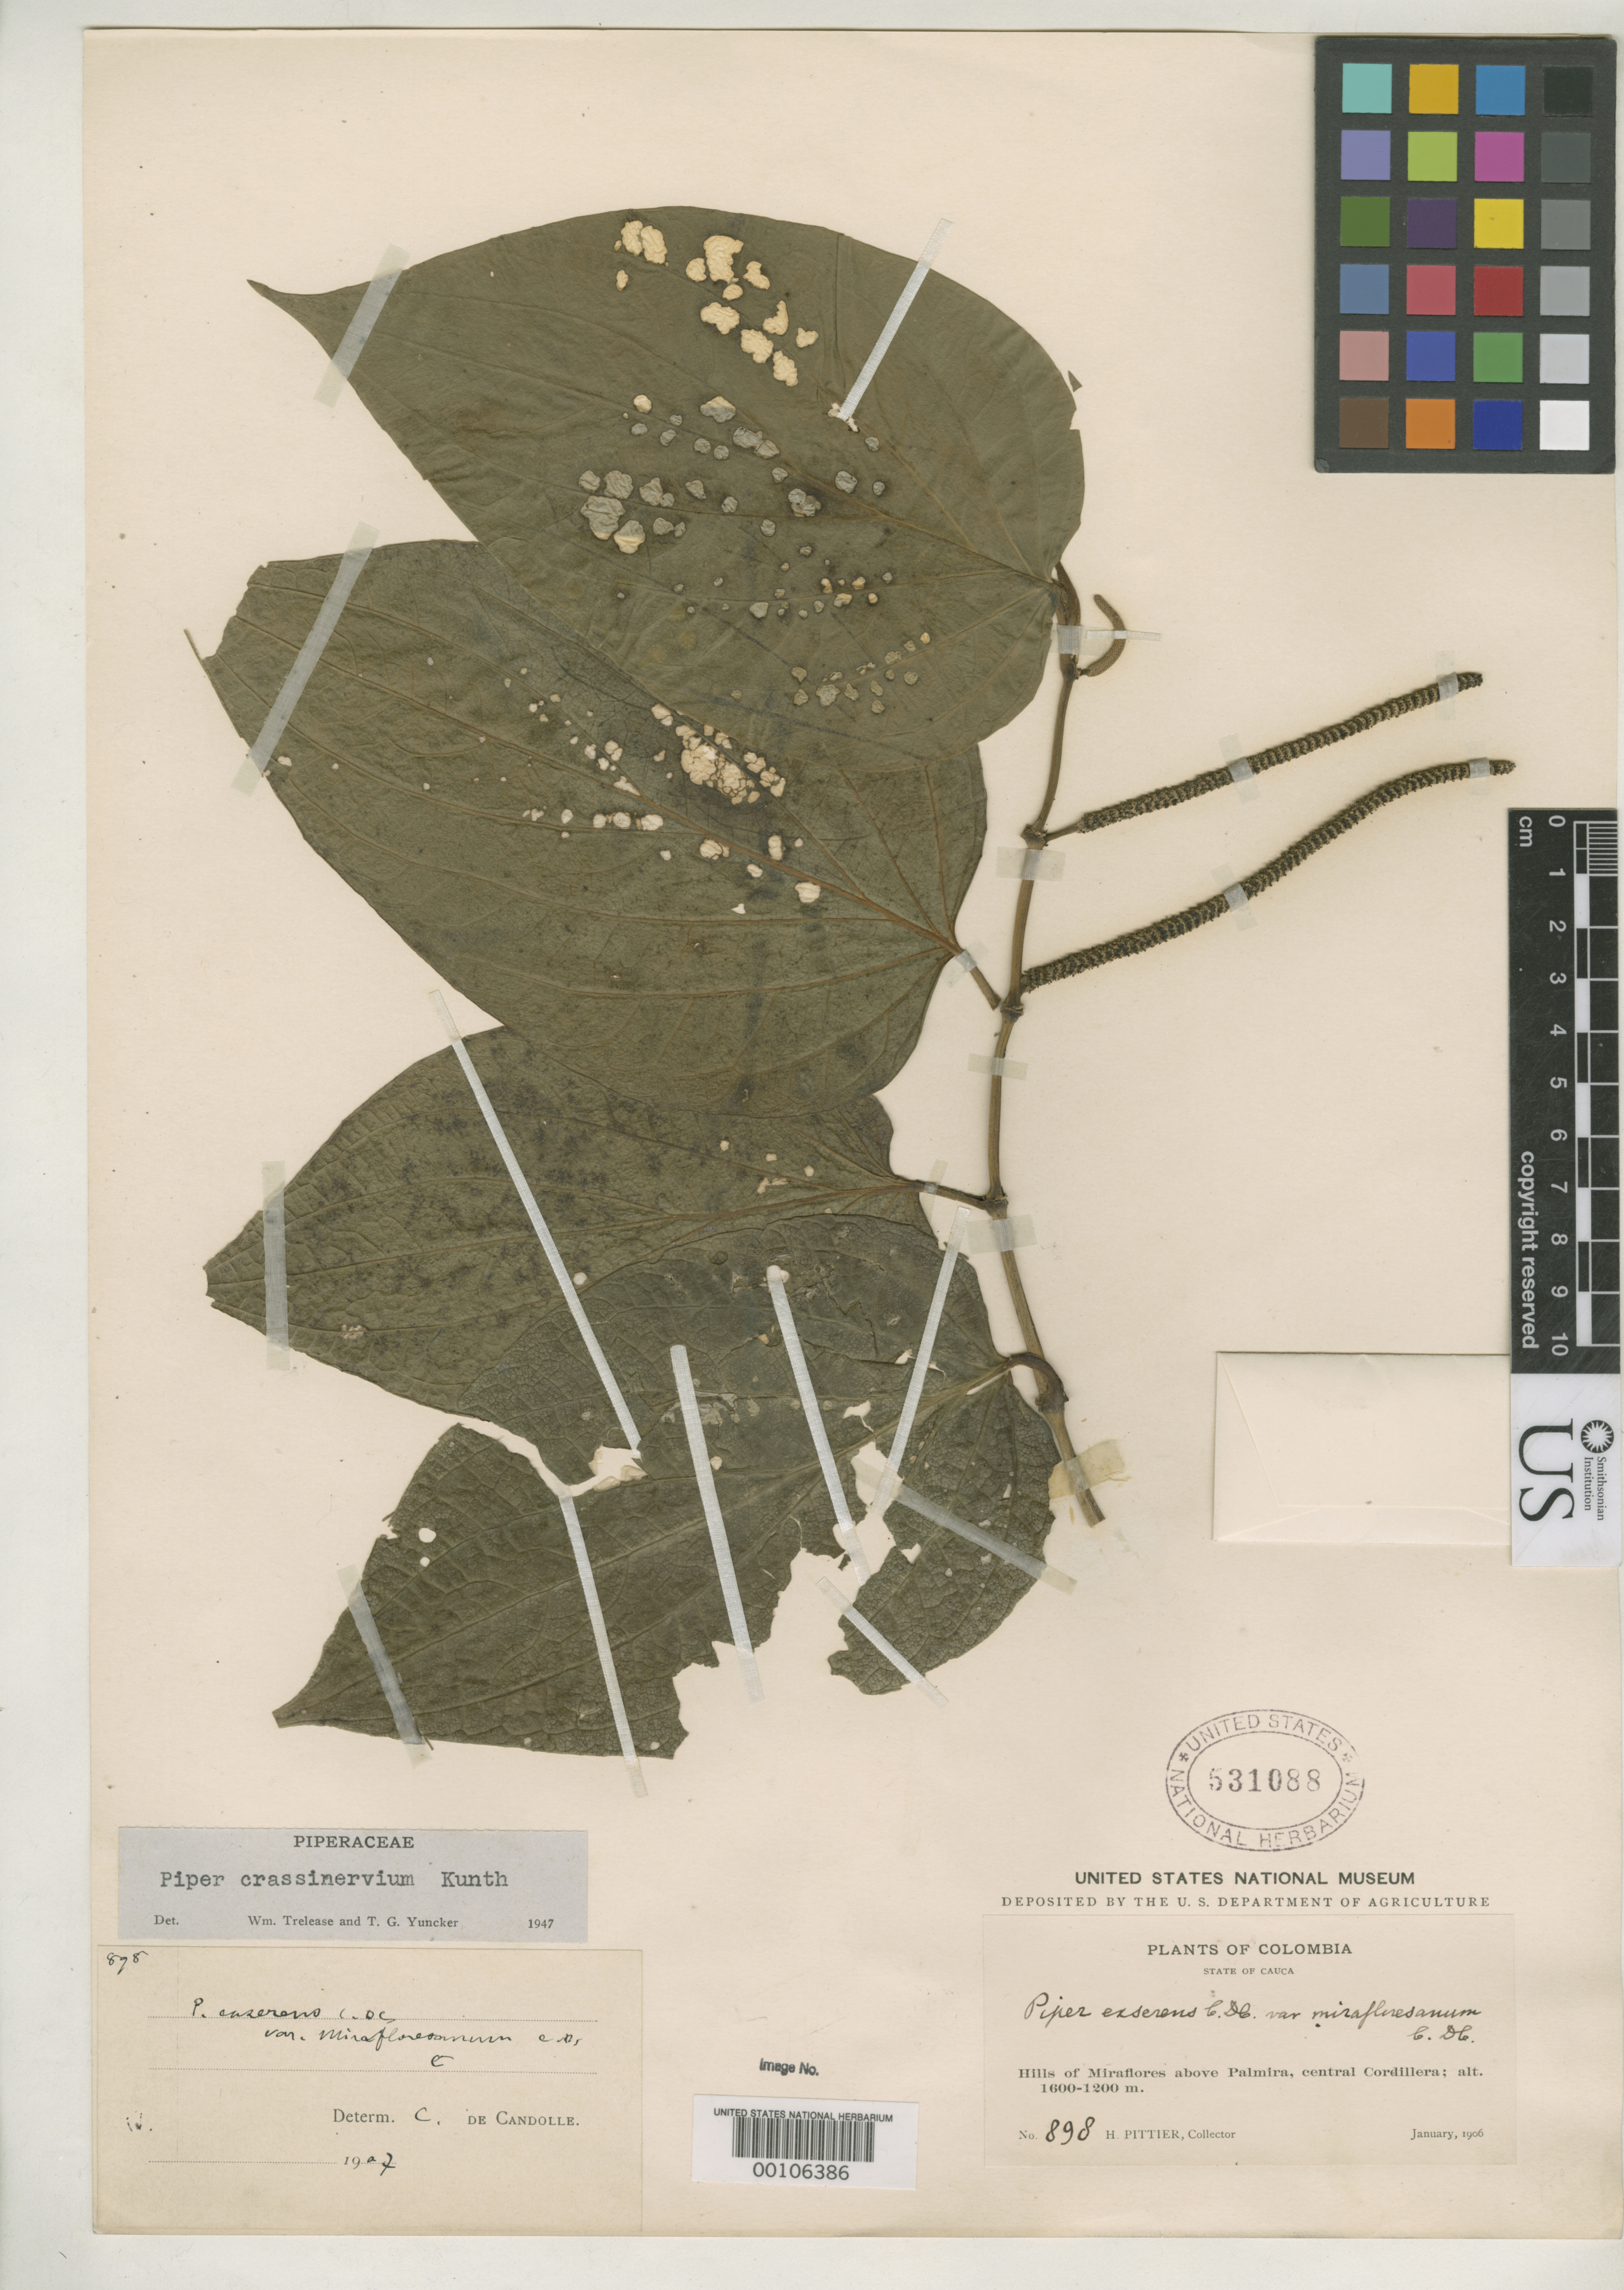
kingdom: Plantae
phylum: Tracheophyta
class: Magnoliopsida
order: Piperales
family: Piperaceae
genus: Piper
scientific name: Piper exserens var. mirafloresanum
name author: C. DC.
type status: Possible Holotype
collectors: H. F. Pittier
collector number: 898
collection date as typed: Jan 1906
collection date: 1906-01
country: Colombia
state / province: Cauca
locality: Miraflores, above Palmira, Central Cordillera.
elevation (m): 1600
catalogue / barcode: US 531088